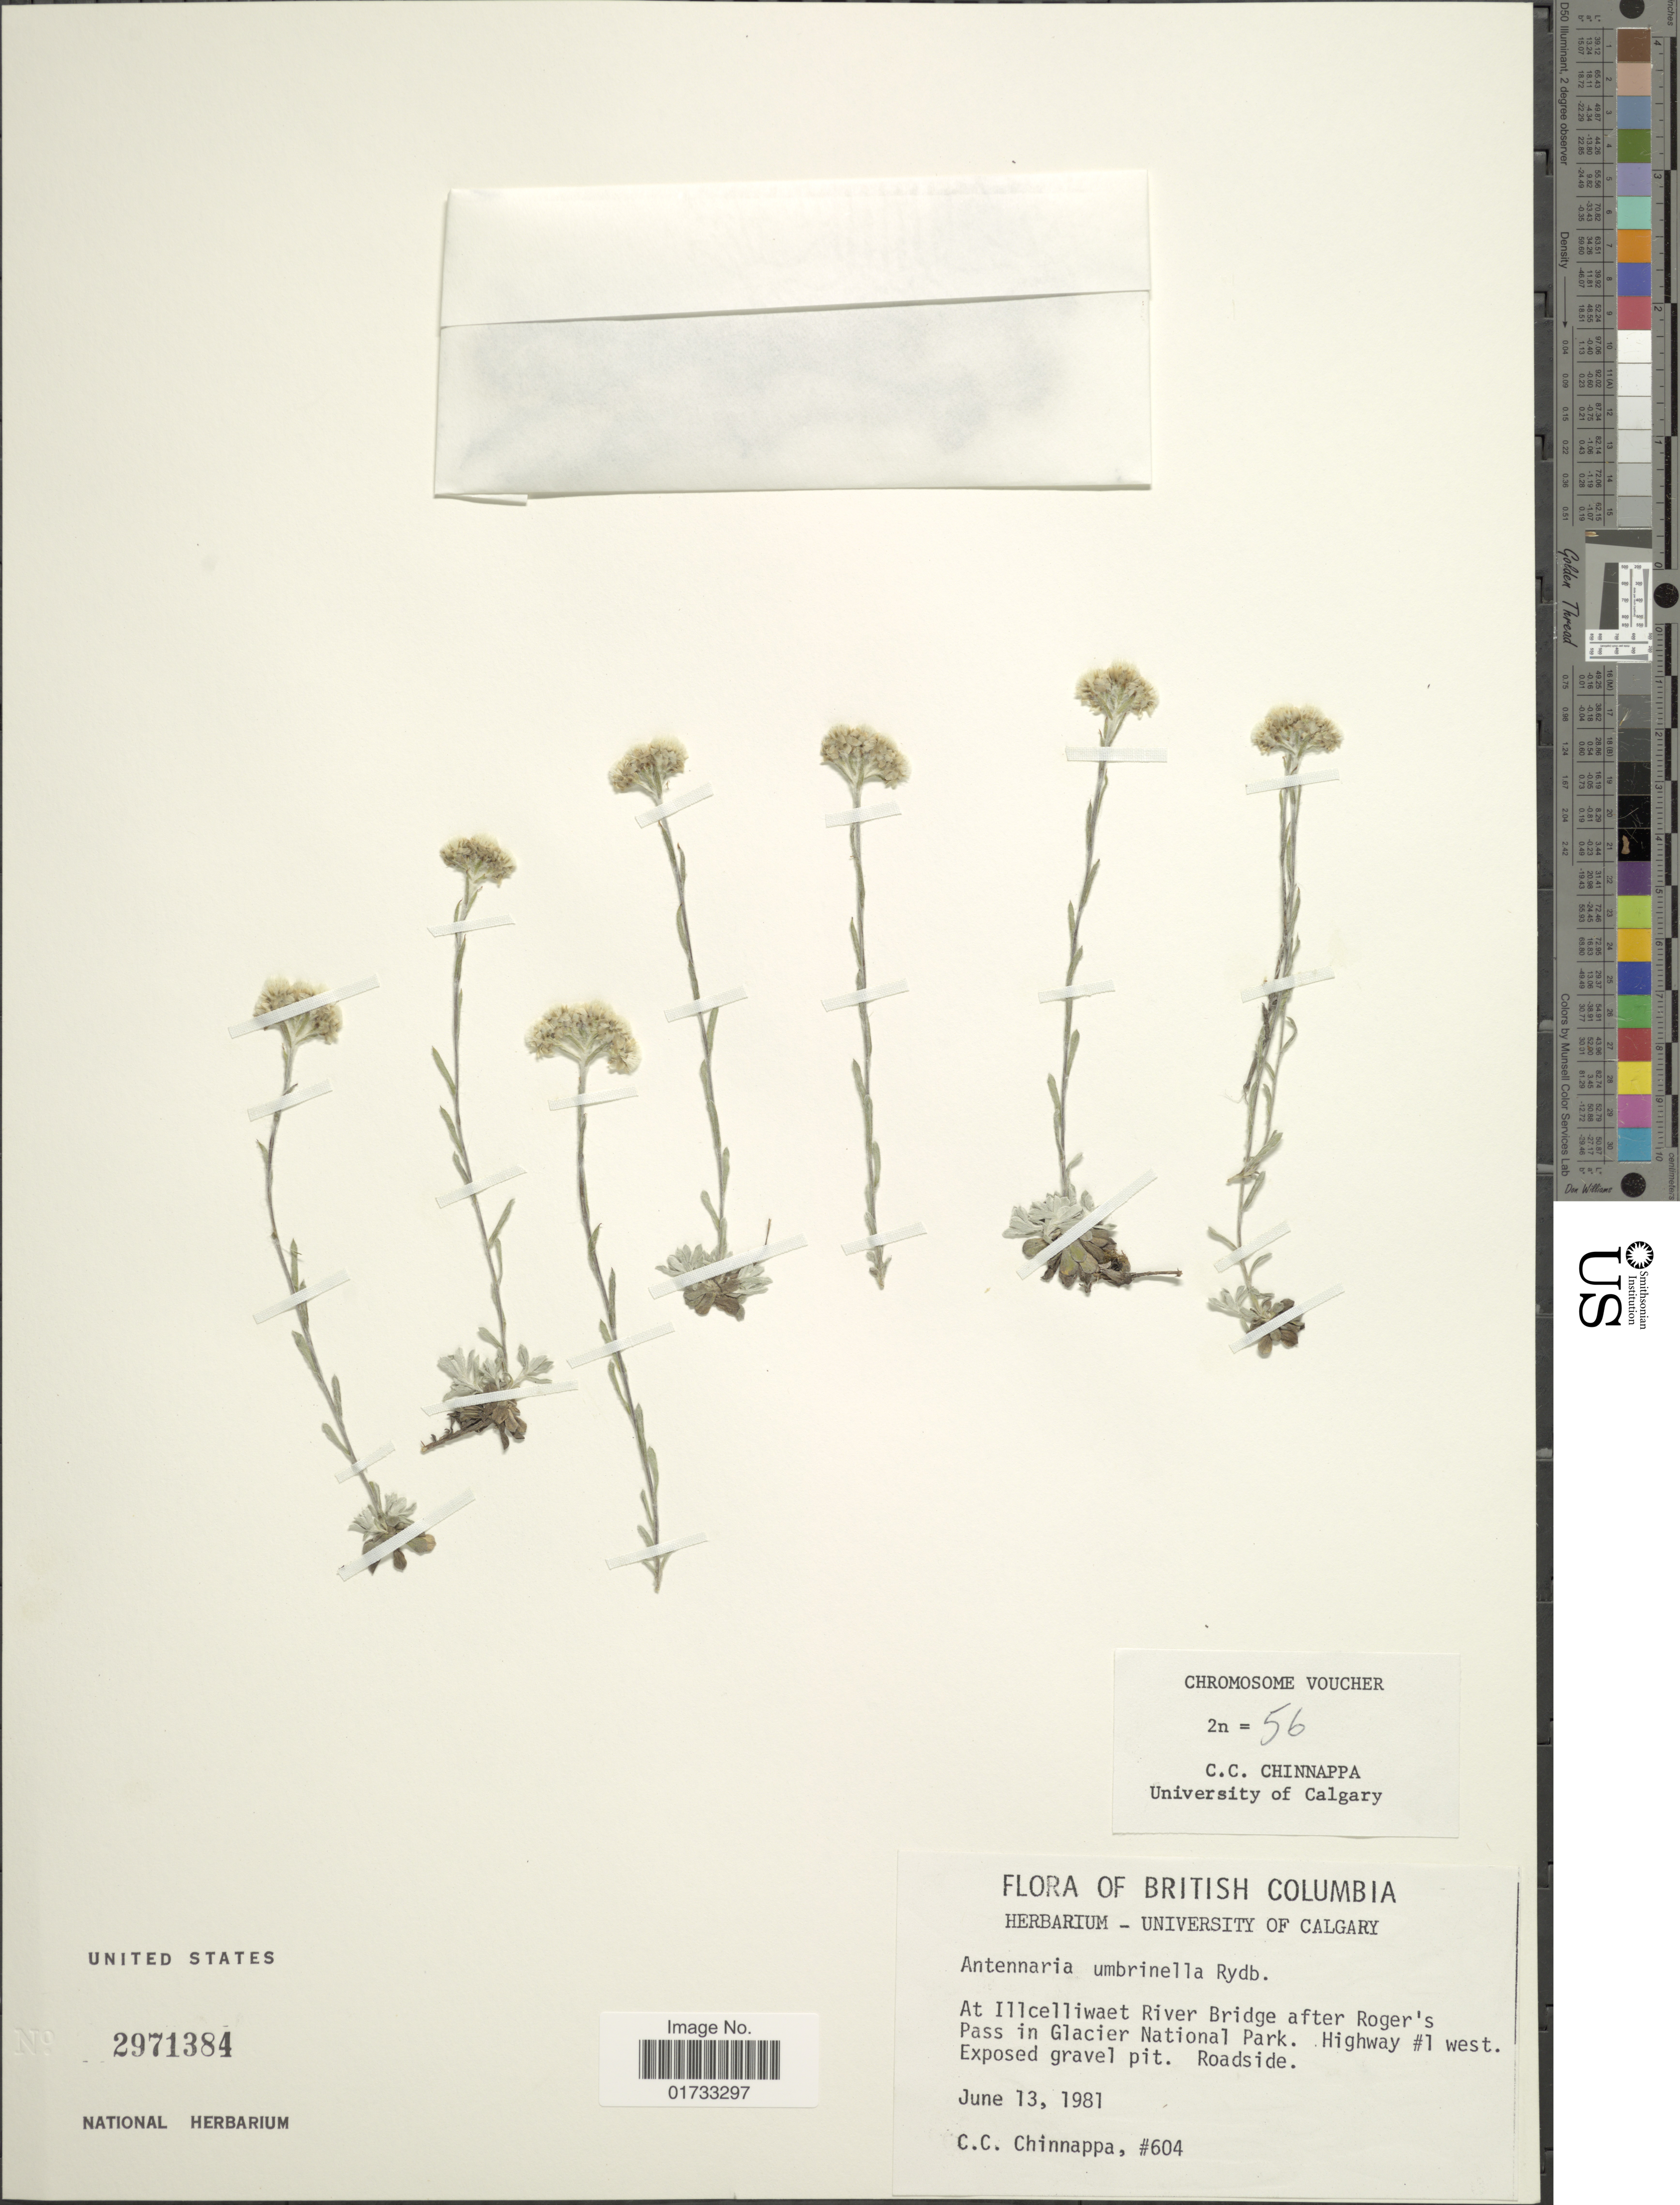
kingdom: Plantae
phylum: Tracheophyta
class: Magnoliopsida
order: Asterales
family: Asteraceae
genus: Antennaria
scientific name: Antennaria umbrinella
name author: Rydb.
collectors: C. Chinnappa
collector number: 604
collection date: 1981-06-13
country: Canada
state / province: British Columbia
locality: At Illcelliwaet River Bridge after Roger's Pass in Glacier National Park, Highway #1 west, exposed gravel pit, roadside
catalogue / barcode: US 2971384